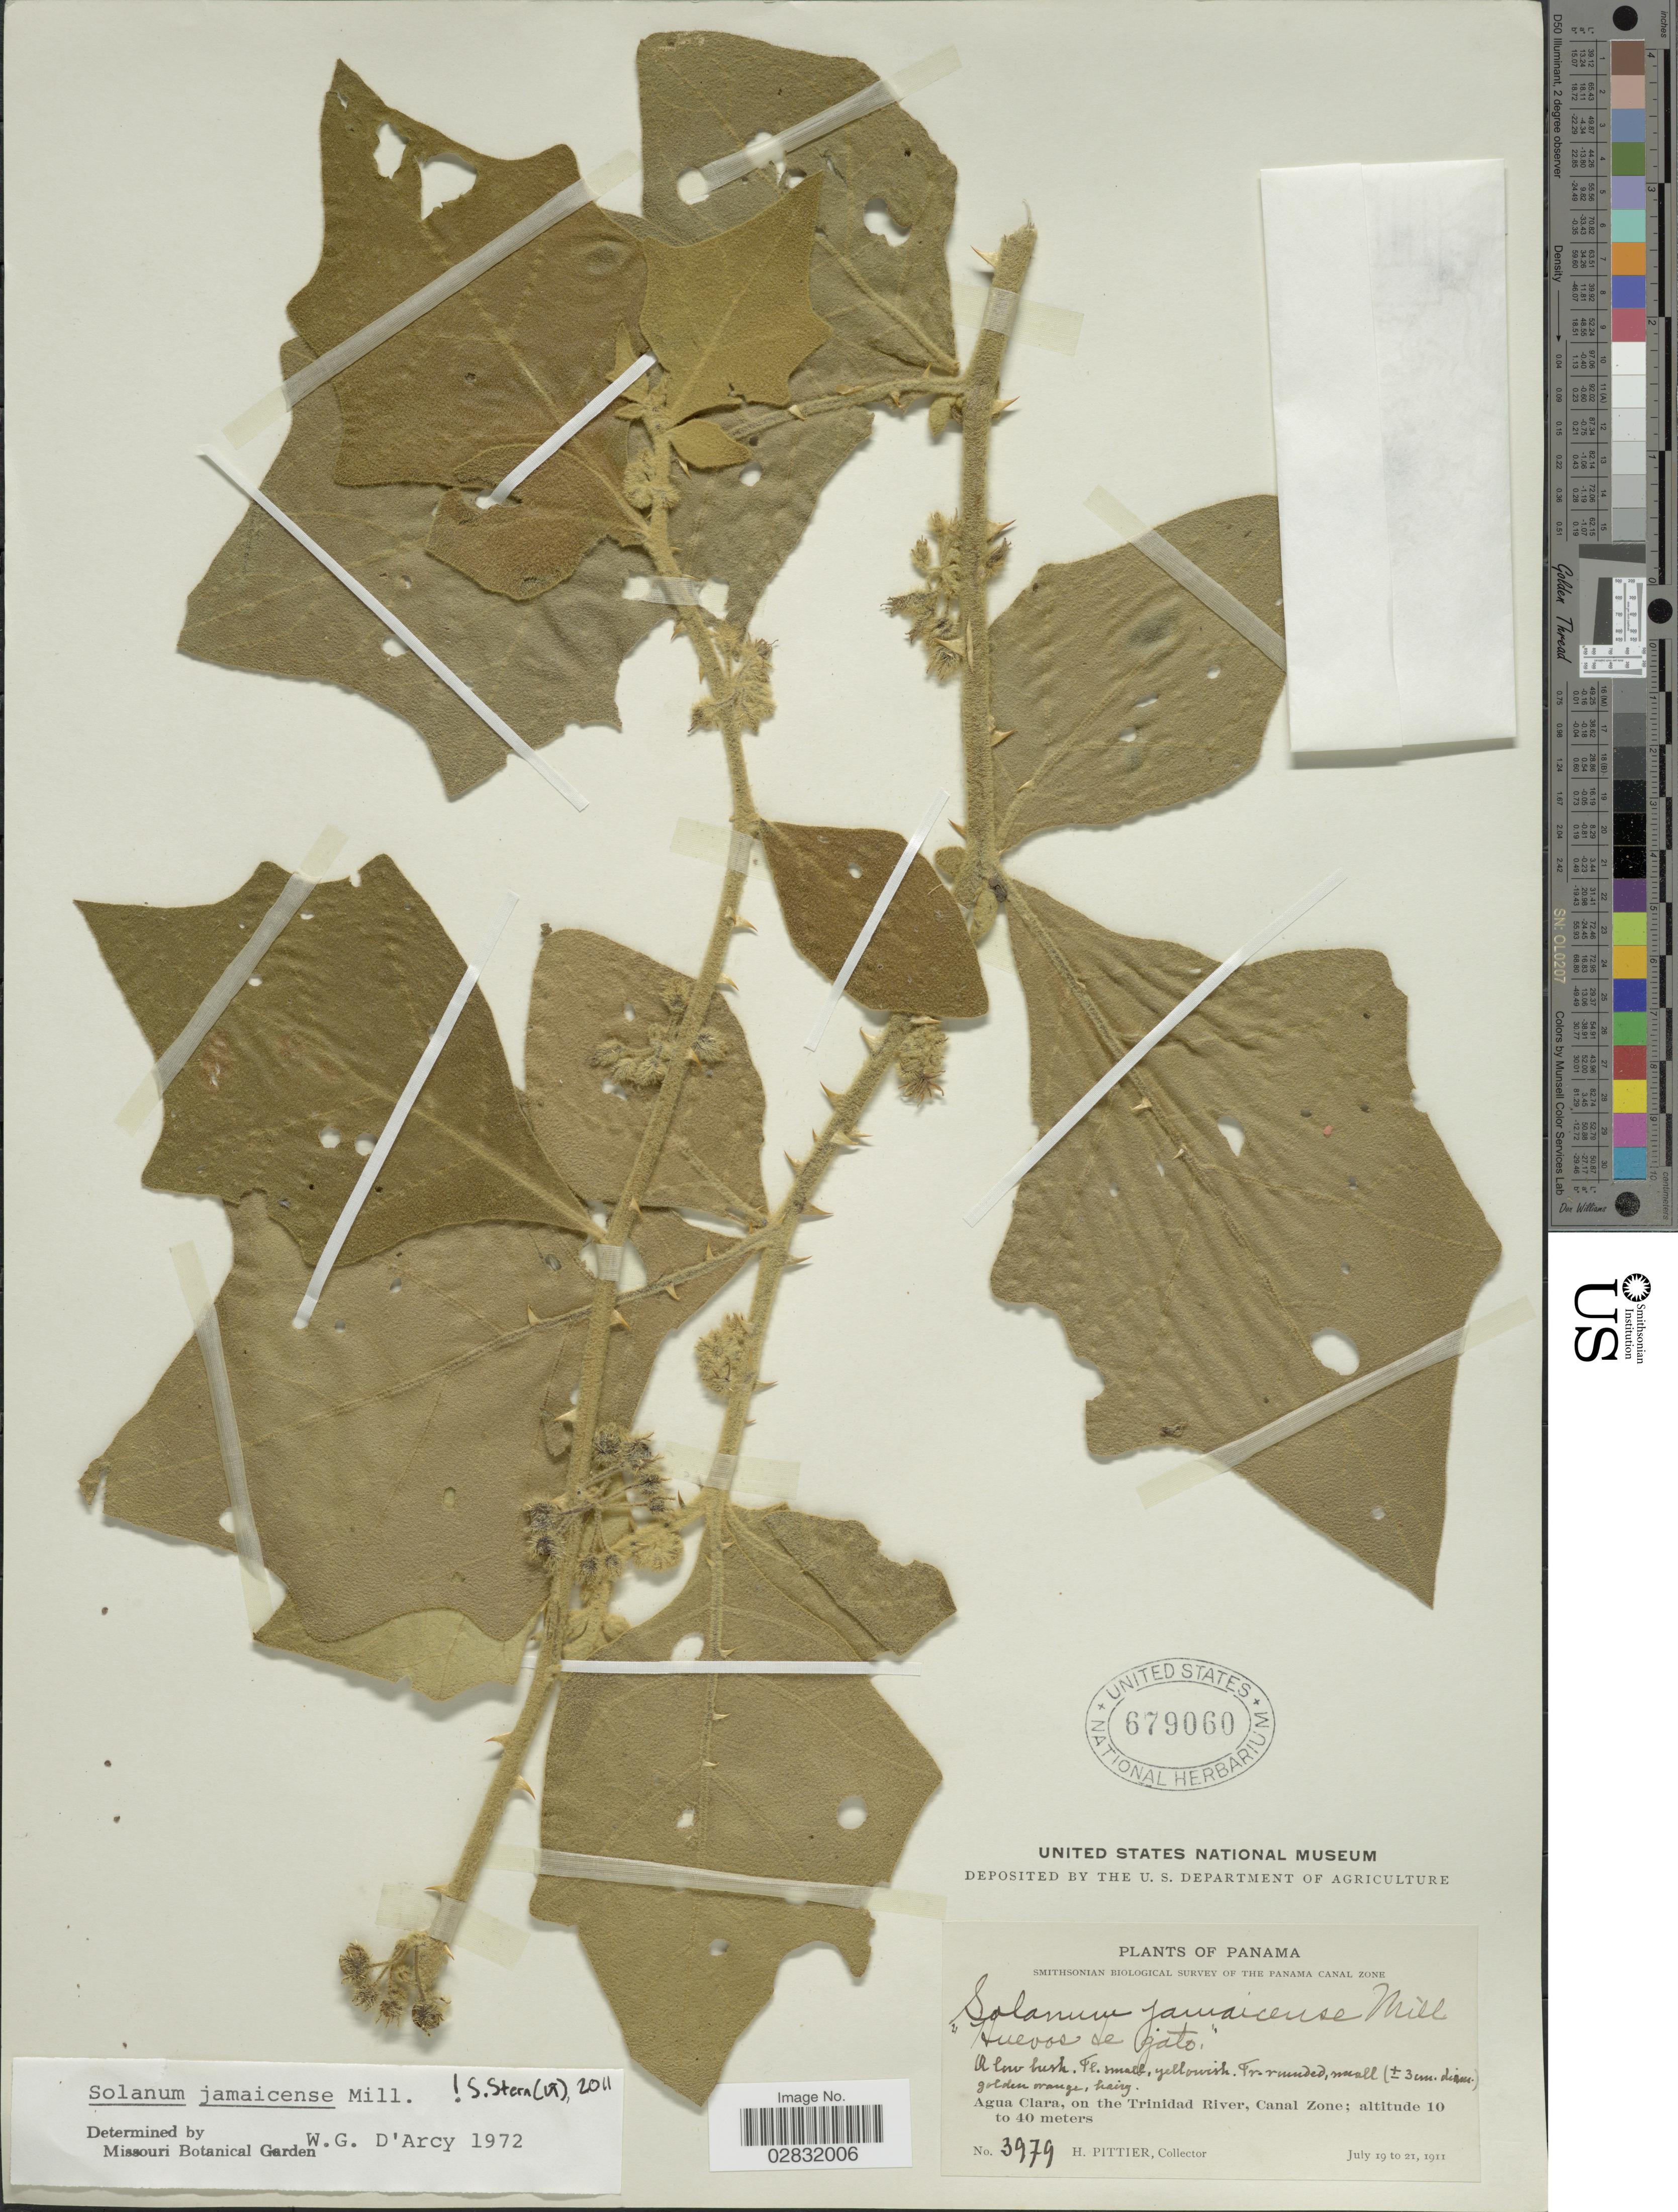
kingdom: Plantae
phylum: Tracheophyta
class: Magnoliopsida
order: Solanales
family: Solanaceae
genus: Solanum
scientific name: Solanum jamaicense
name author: Mill.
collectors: H. F. Pittier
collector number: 3979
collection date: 1911-07-19/1911-07-21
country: Panama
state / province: Colón / Panamá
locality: Agua Clara, on the Trinidad River, Canal Zone.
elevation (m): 10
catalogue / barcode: US 679060